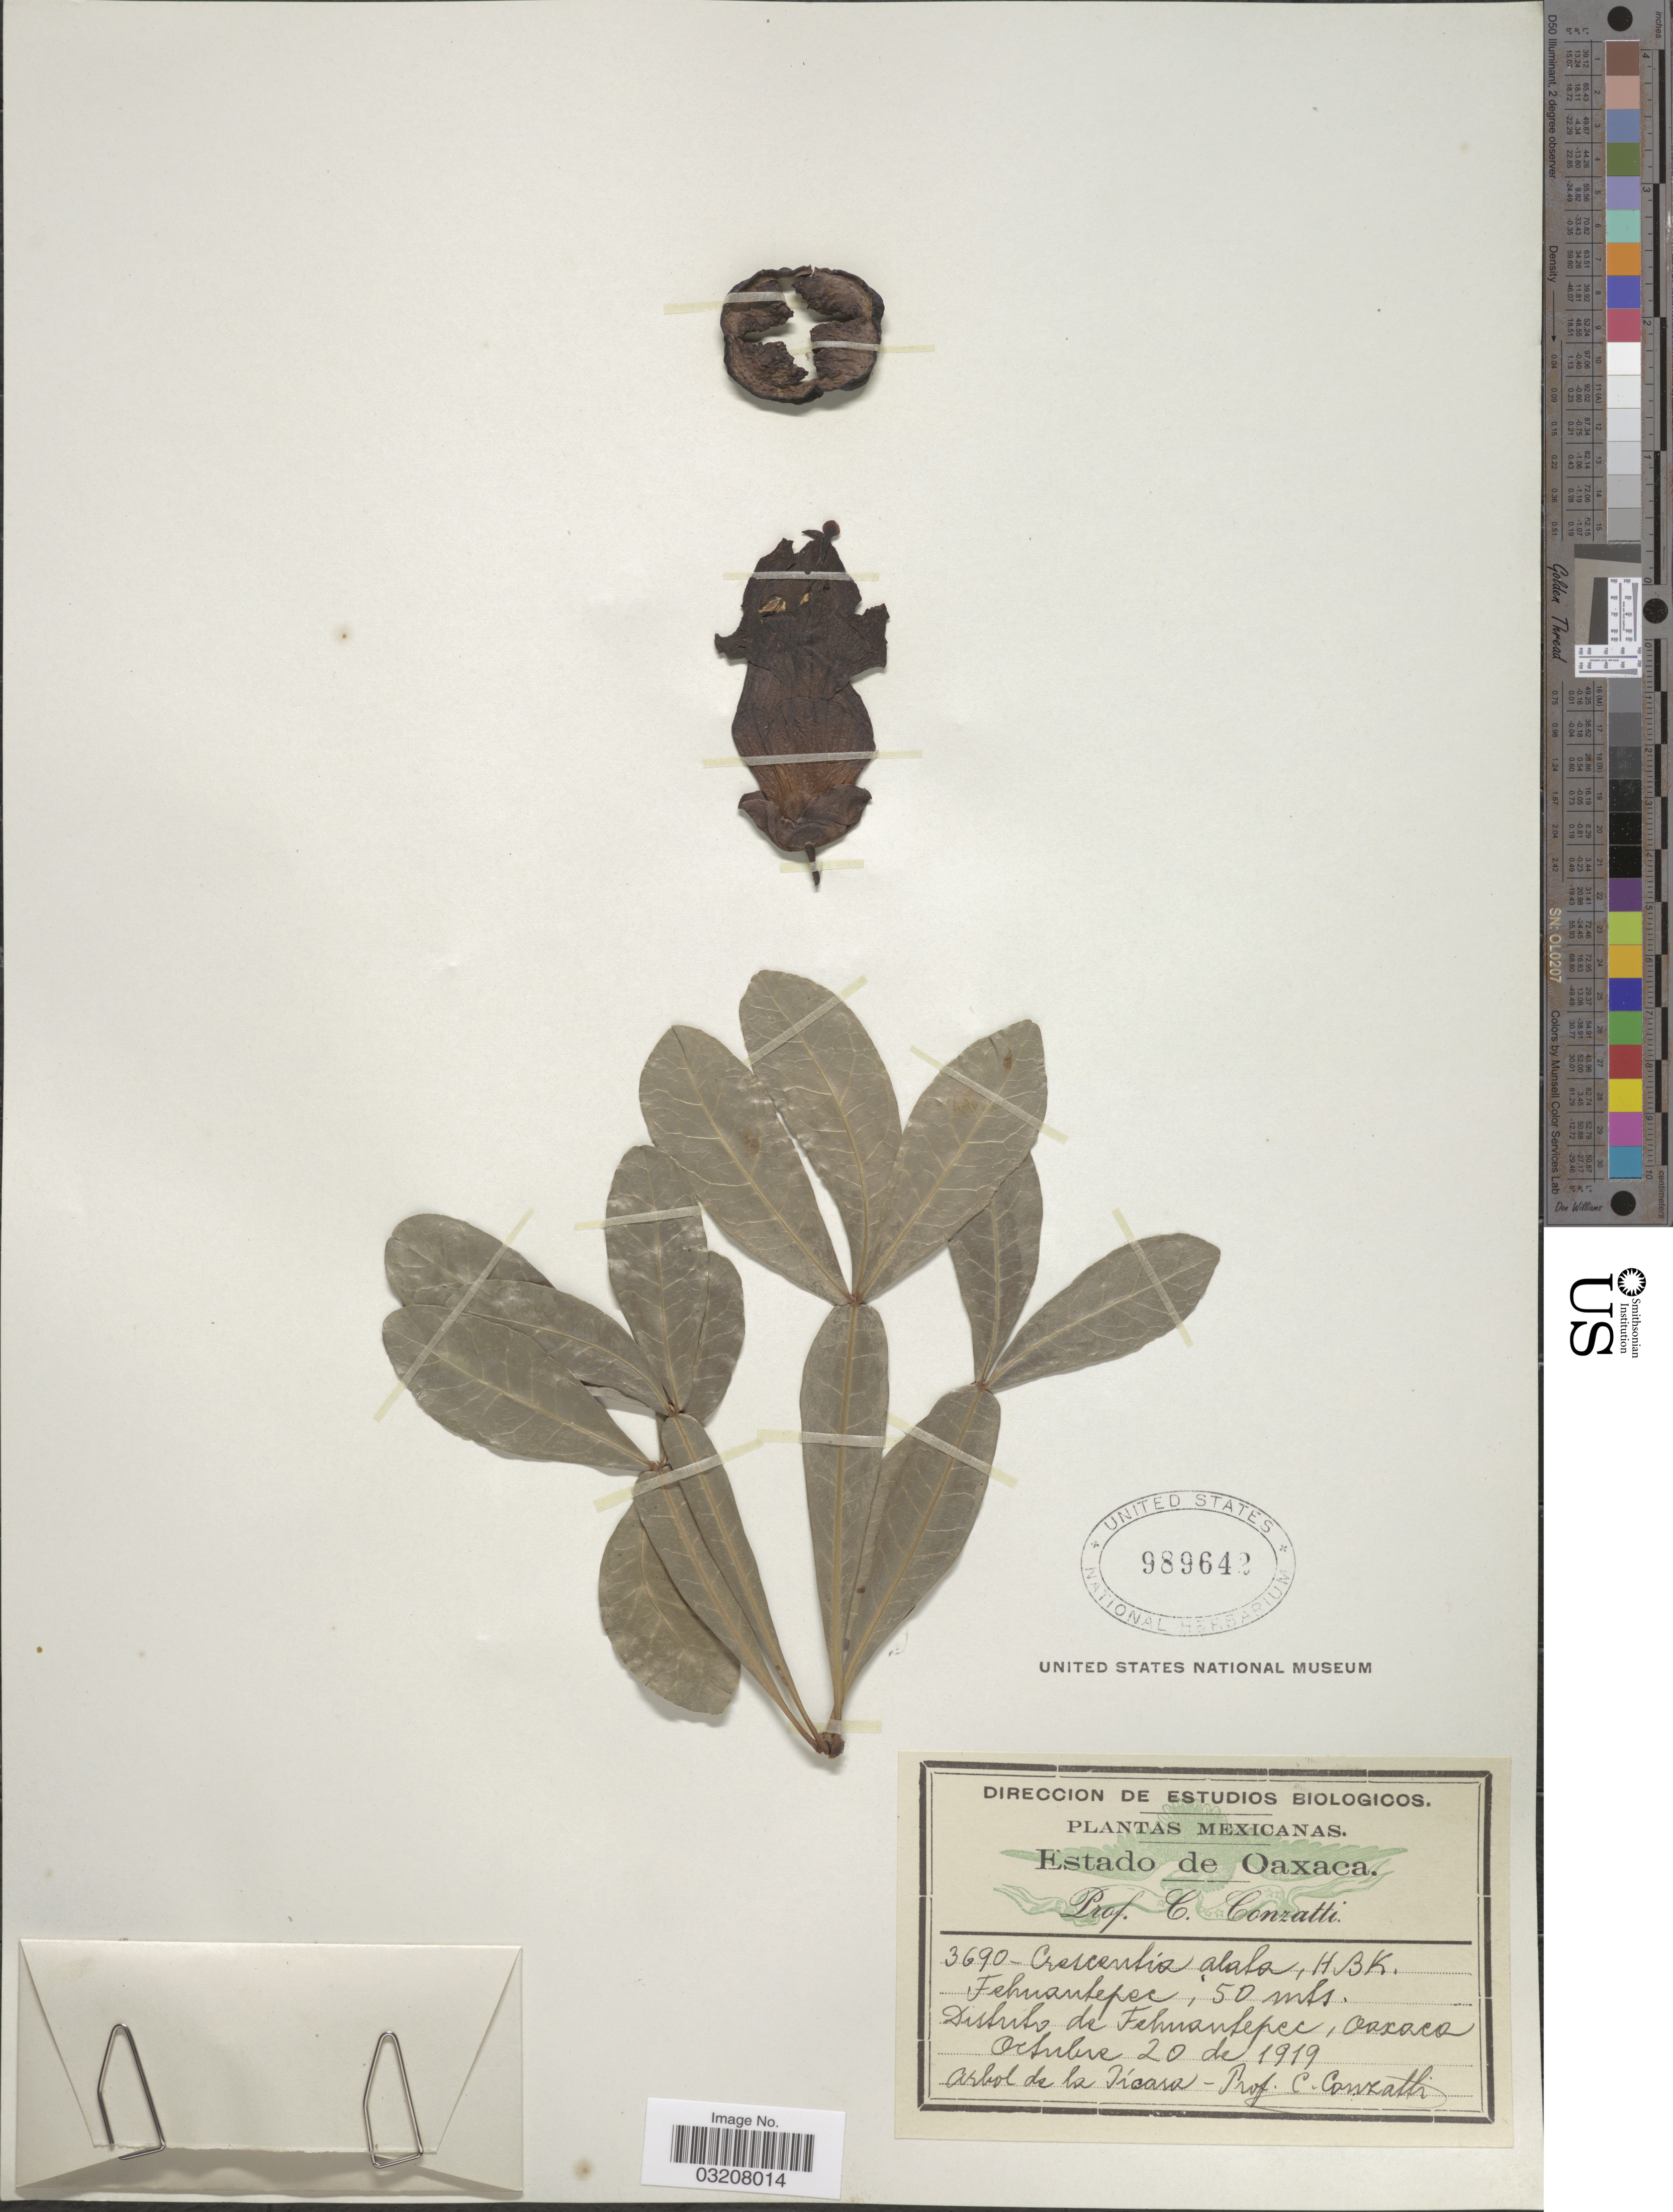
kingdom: Plantae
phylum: Tracheophyta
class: Magnoliopsida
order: Lamiales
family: Bignoniaceae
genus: Crescentia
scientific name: Crescentia alata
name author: Kunth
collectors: C. Conzatti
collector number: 3690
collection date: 1919-10-20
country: Mexico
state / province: Oaxaca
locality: Tehuantepec. Distrito de Tehuantepec.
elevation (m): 50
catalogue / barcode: US 989642